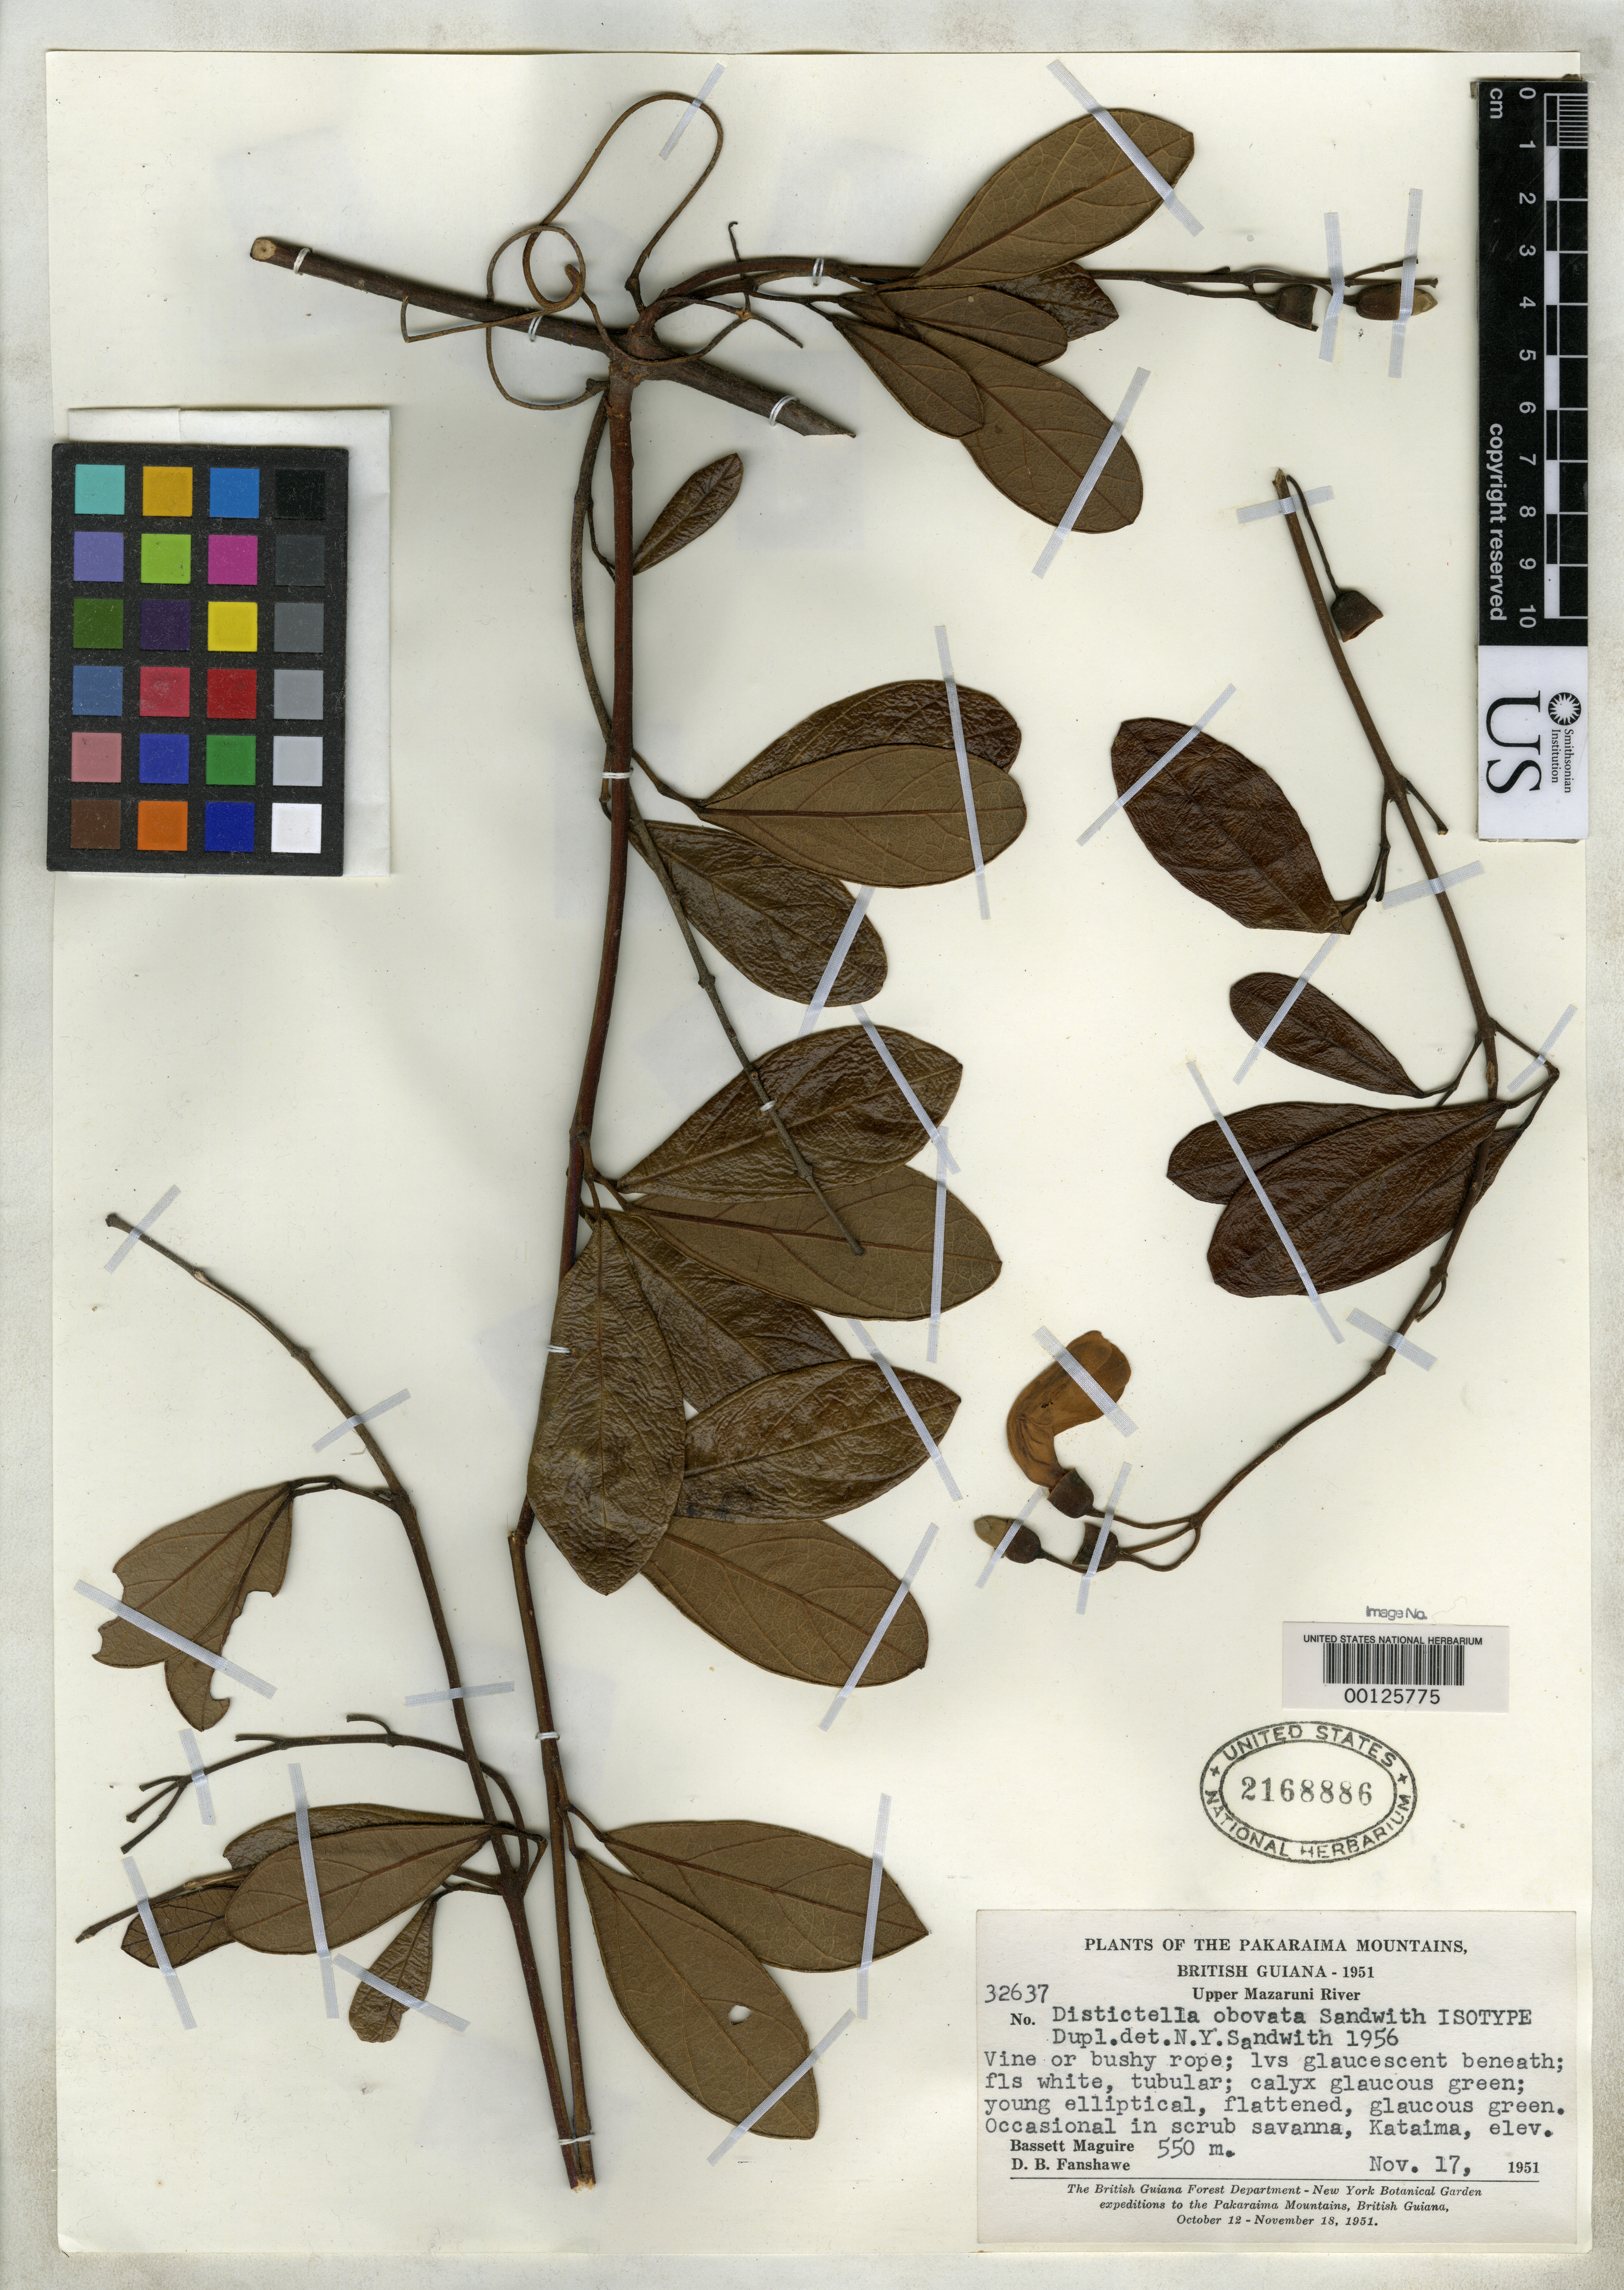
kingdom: Plantae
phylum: Tracheophyta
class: Magnoliopsida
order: Lamiales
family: Bignoniaceae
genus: Distictella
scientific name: Distictella obovata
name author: Sandwith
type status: Isotype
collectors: B. Maguire & D. B. Fanshawe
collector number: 32637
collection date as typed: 17 Nov 1951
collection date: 1951-11-17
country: Guyana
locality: Kataima.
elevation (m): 550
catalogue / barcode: US 2168886